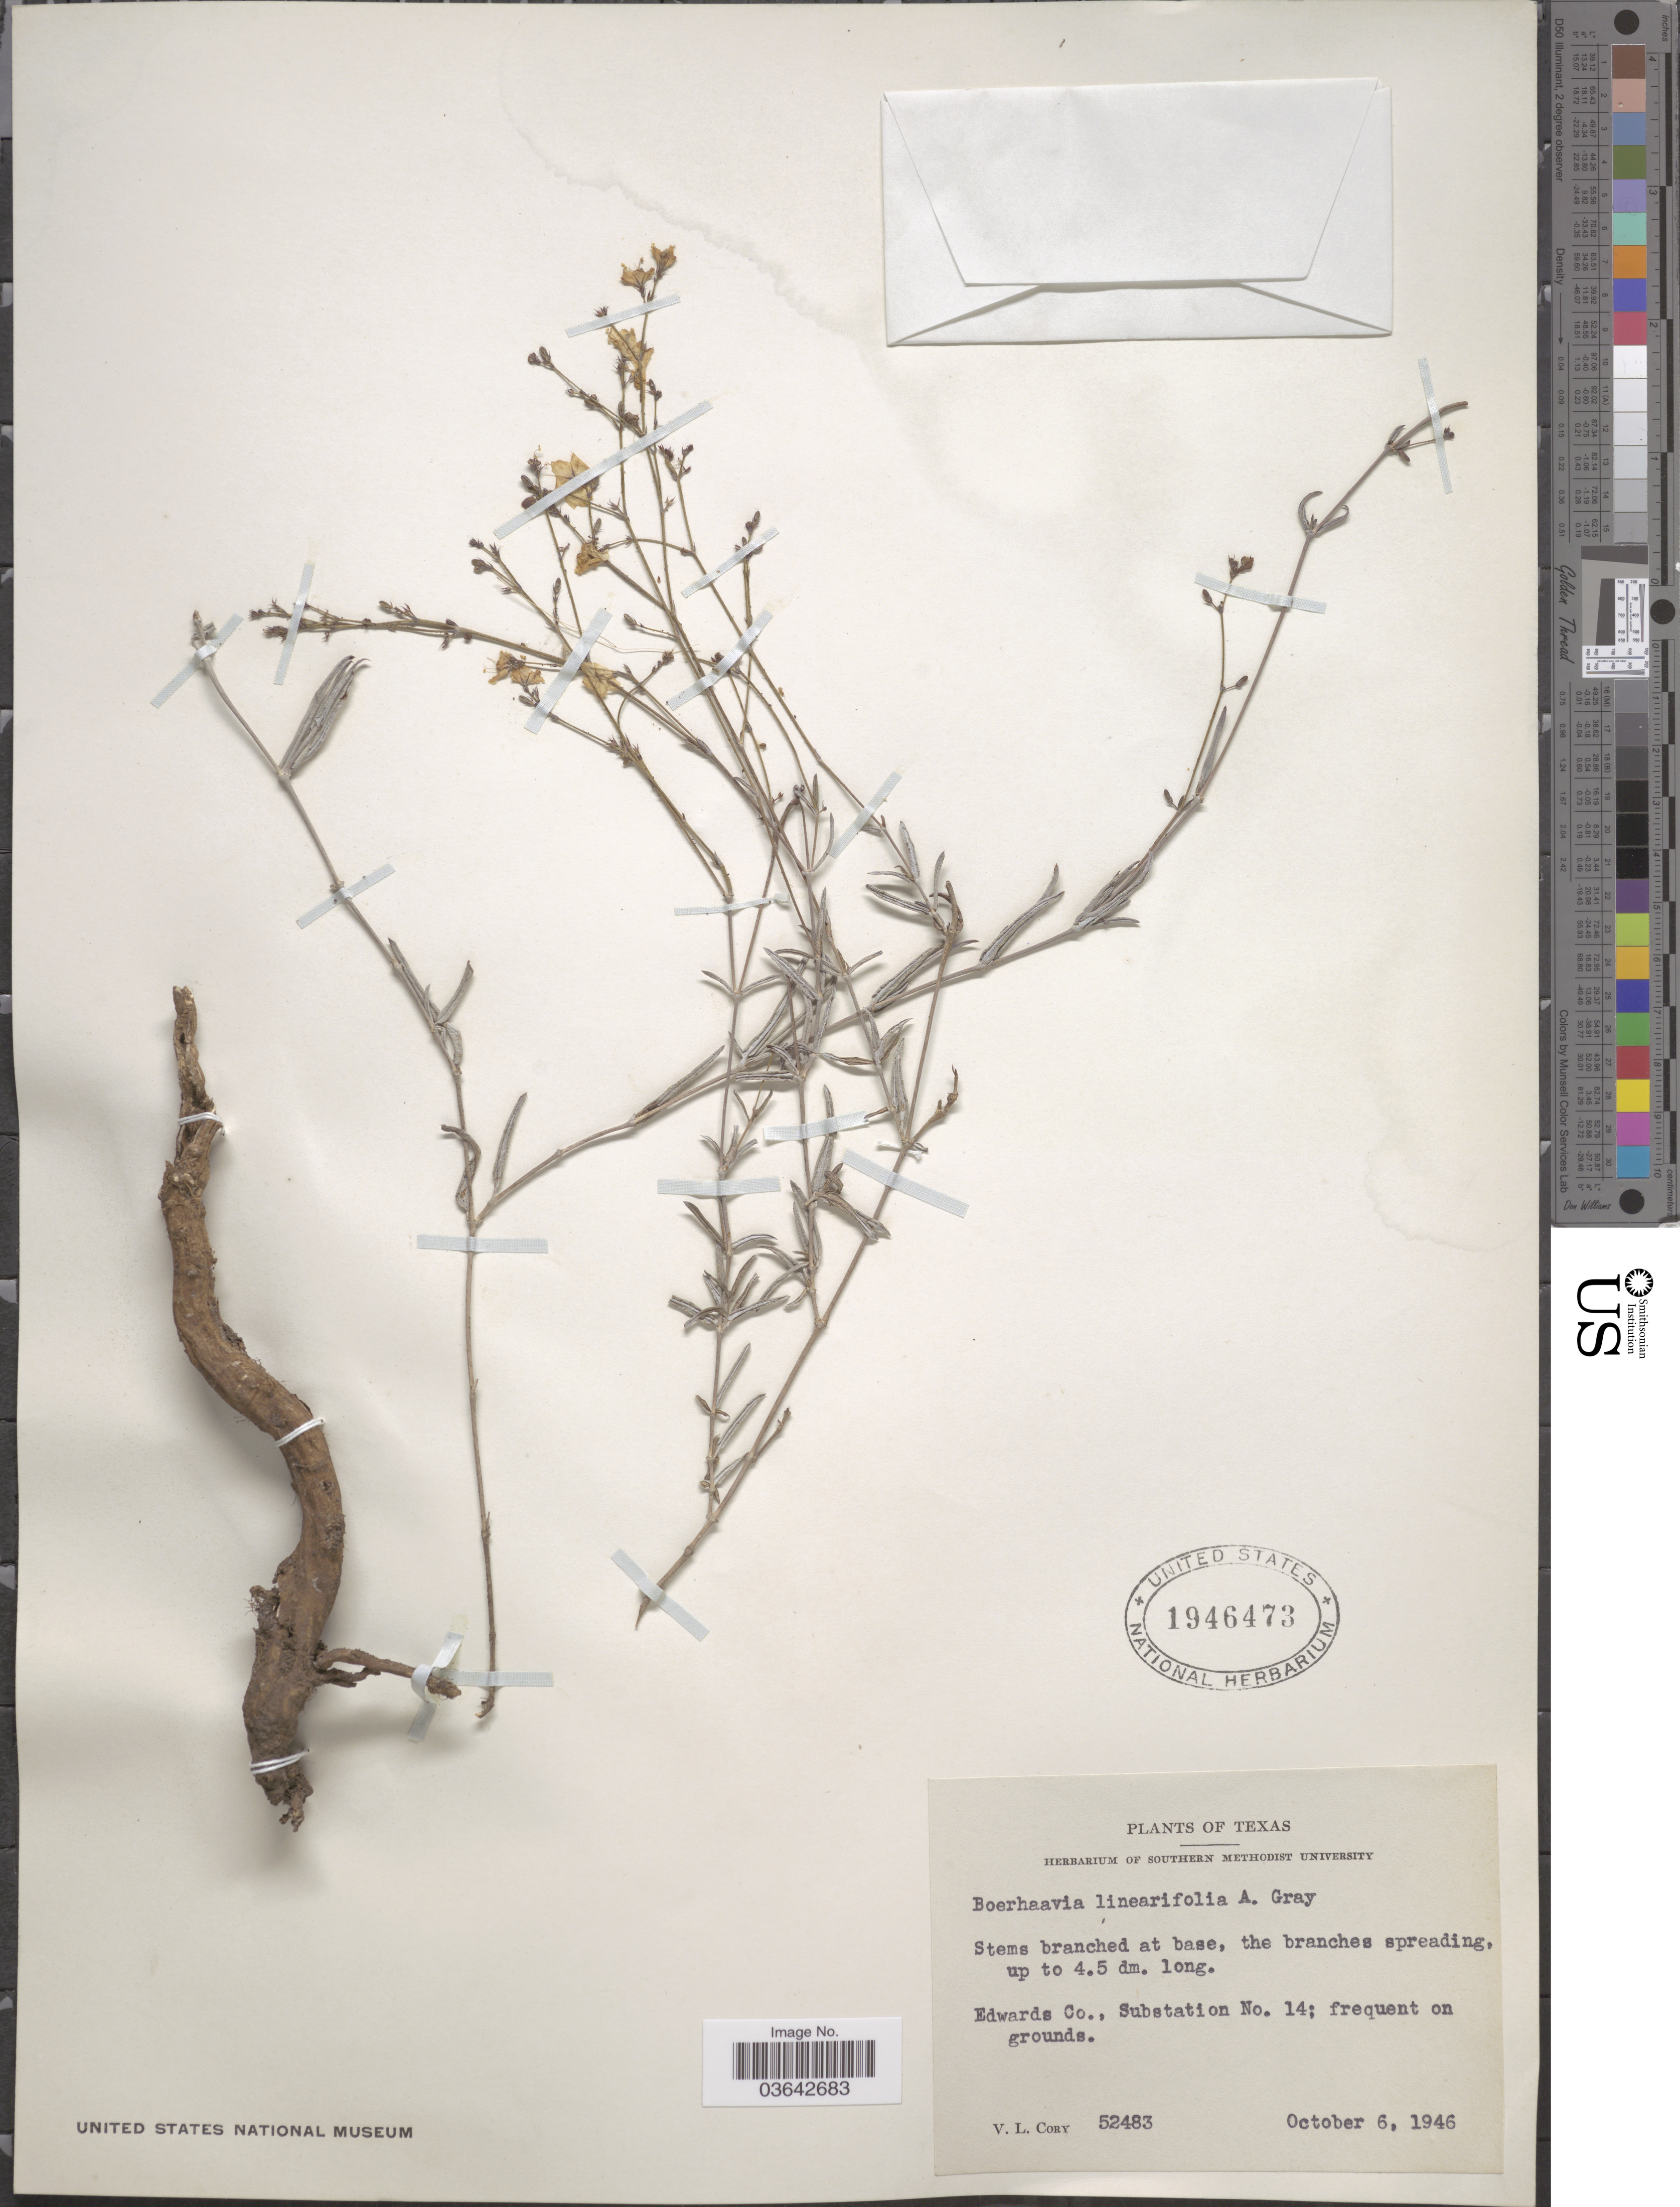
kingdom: Plantae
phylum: Tracheophyta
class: Magnoliopsida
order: Caryophyllales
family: Nyctaginaceae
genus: Boerhavia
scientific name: Boerhavia linearifolia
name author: A. Gray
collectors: V. Cory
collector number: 52483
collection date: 1946-10-06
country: United States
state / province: Texas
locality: Edwards Co., Substation No. 14.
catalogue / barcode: US 1946473